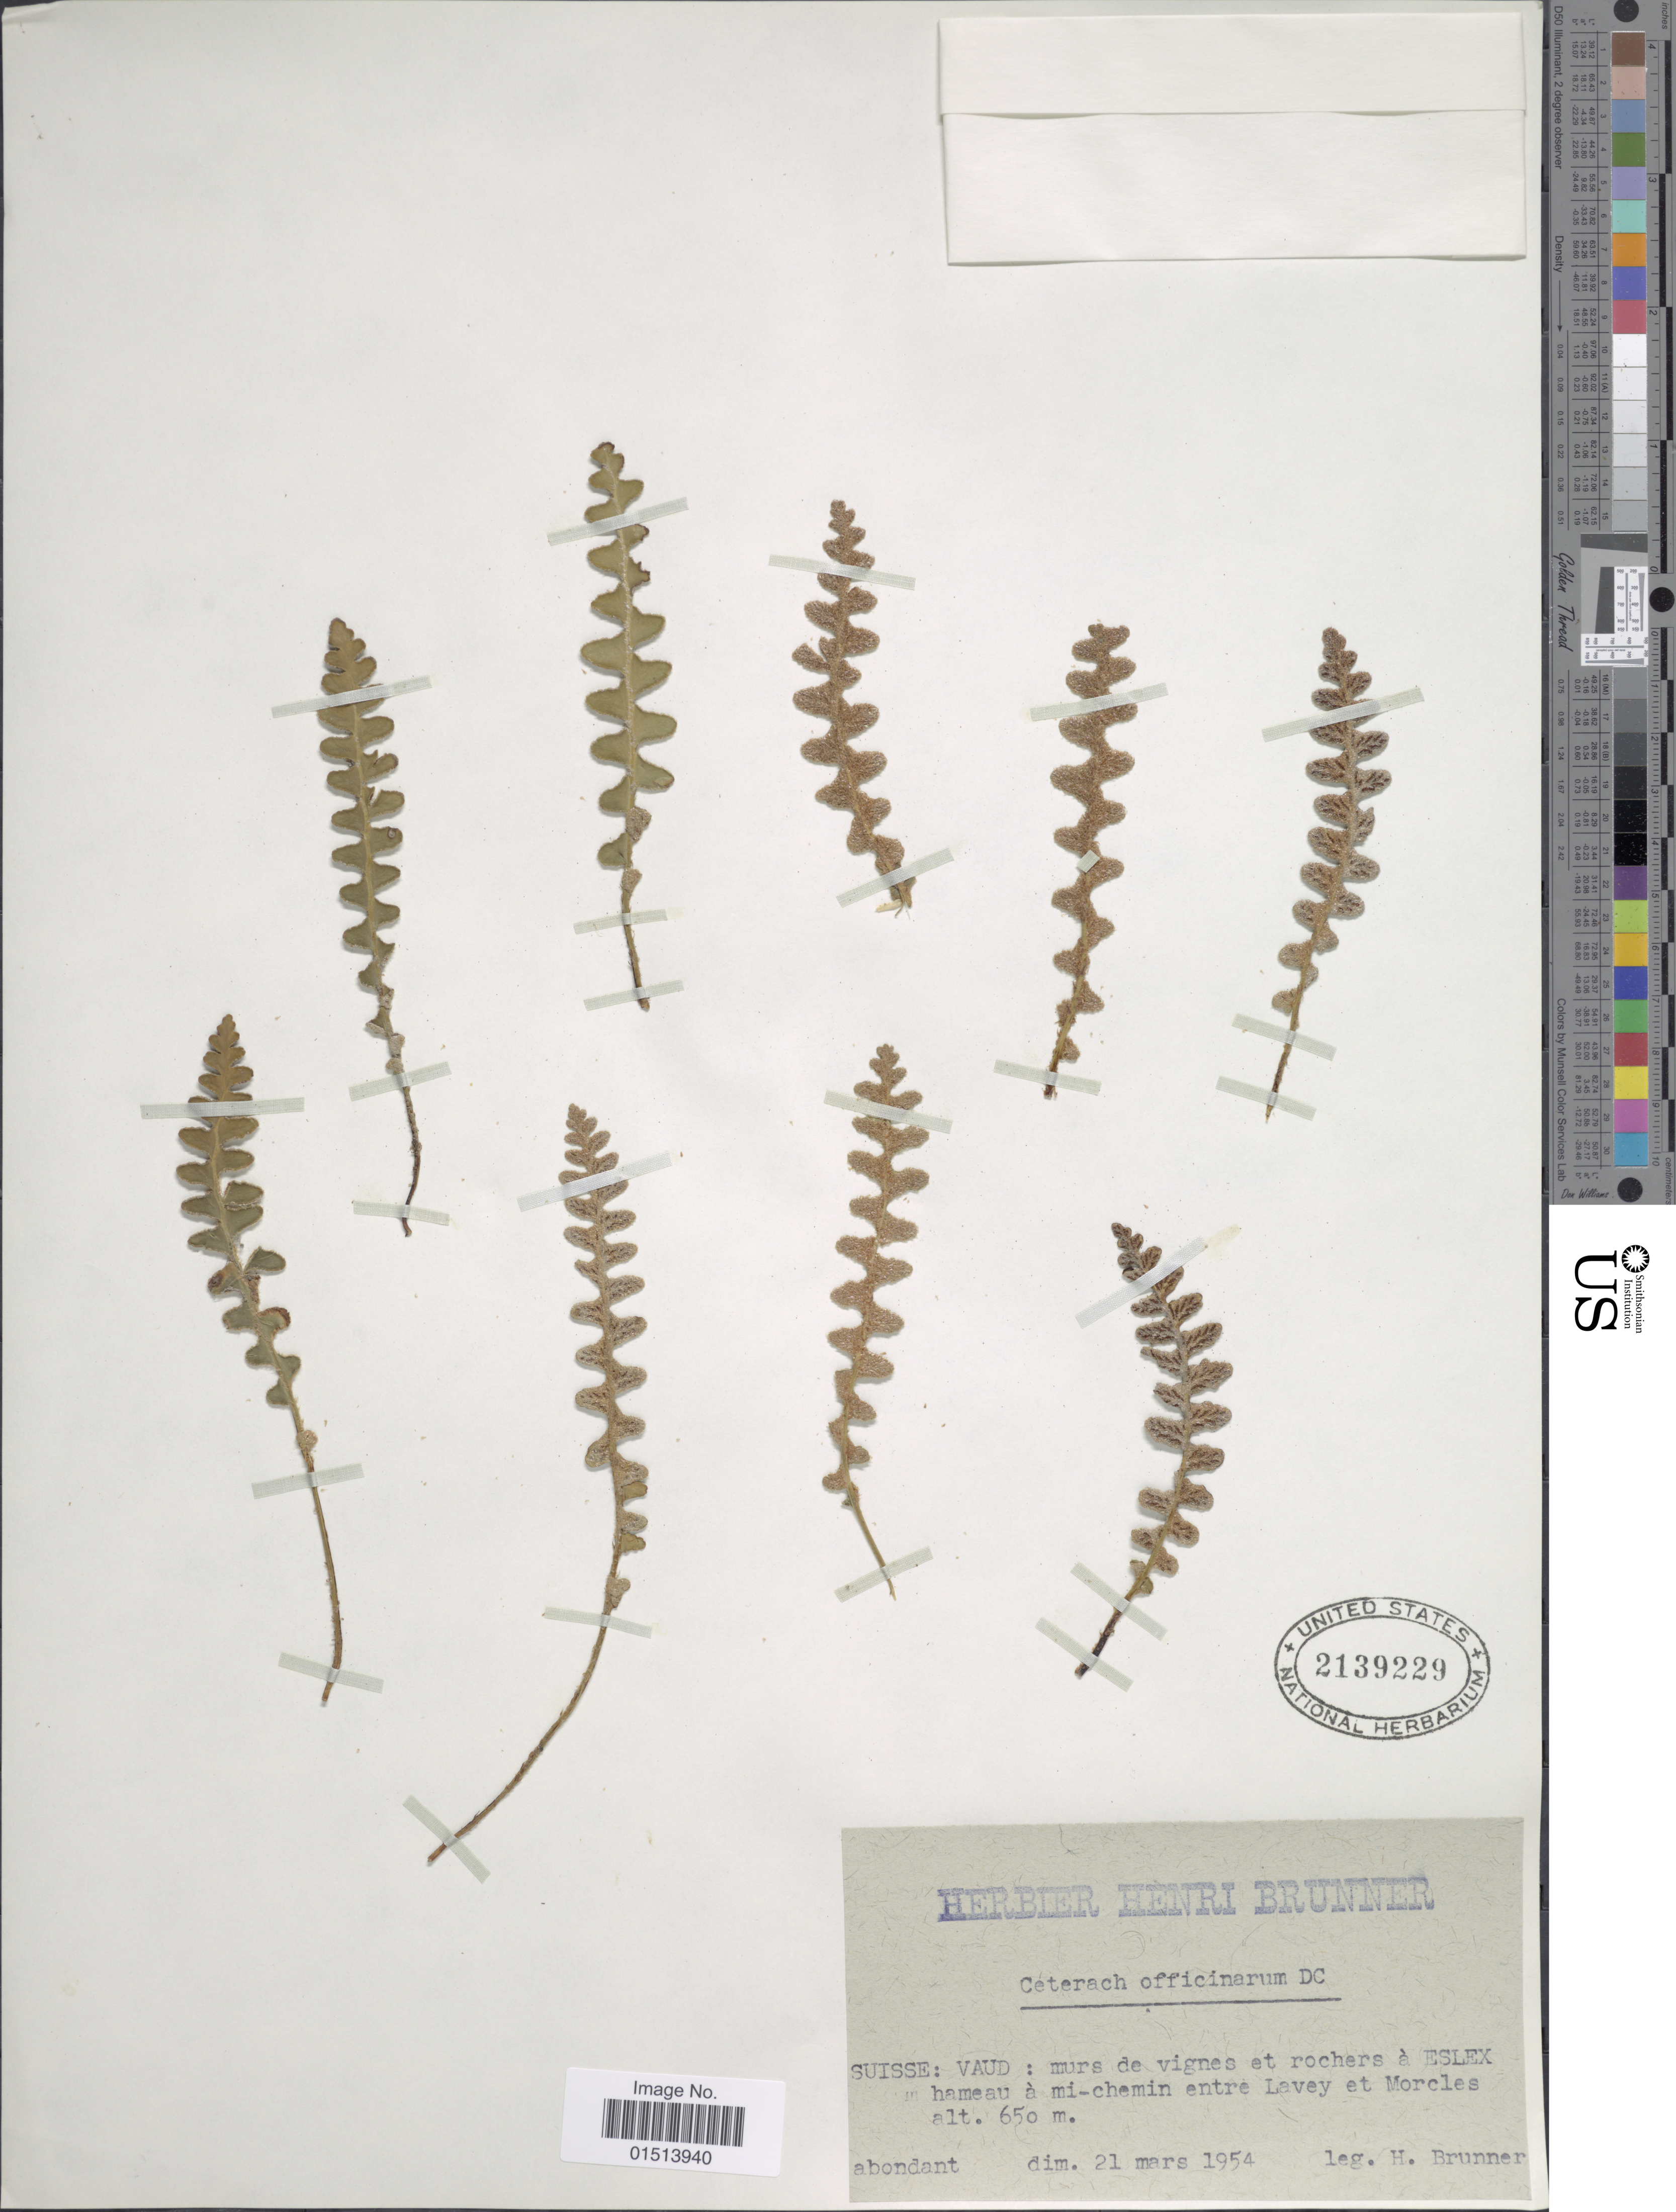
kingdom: Plantae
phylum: Tracheophyta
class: Polypodiopsida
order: Polypodiales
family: Aspleniaceae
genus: Asplenium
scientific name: Asplenium officinarum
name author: DC.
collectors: H. Brunner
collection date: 1954-03-21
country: Switzerland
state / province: Vaud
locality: Suisse: Vaud: murs de vignes et rochers a ESLEX hameau a mi-chemin entre Lavey et Morcles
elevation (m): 650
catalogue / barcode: US 2139229